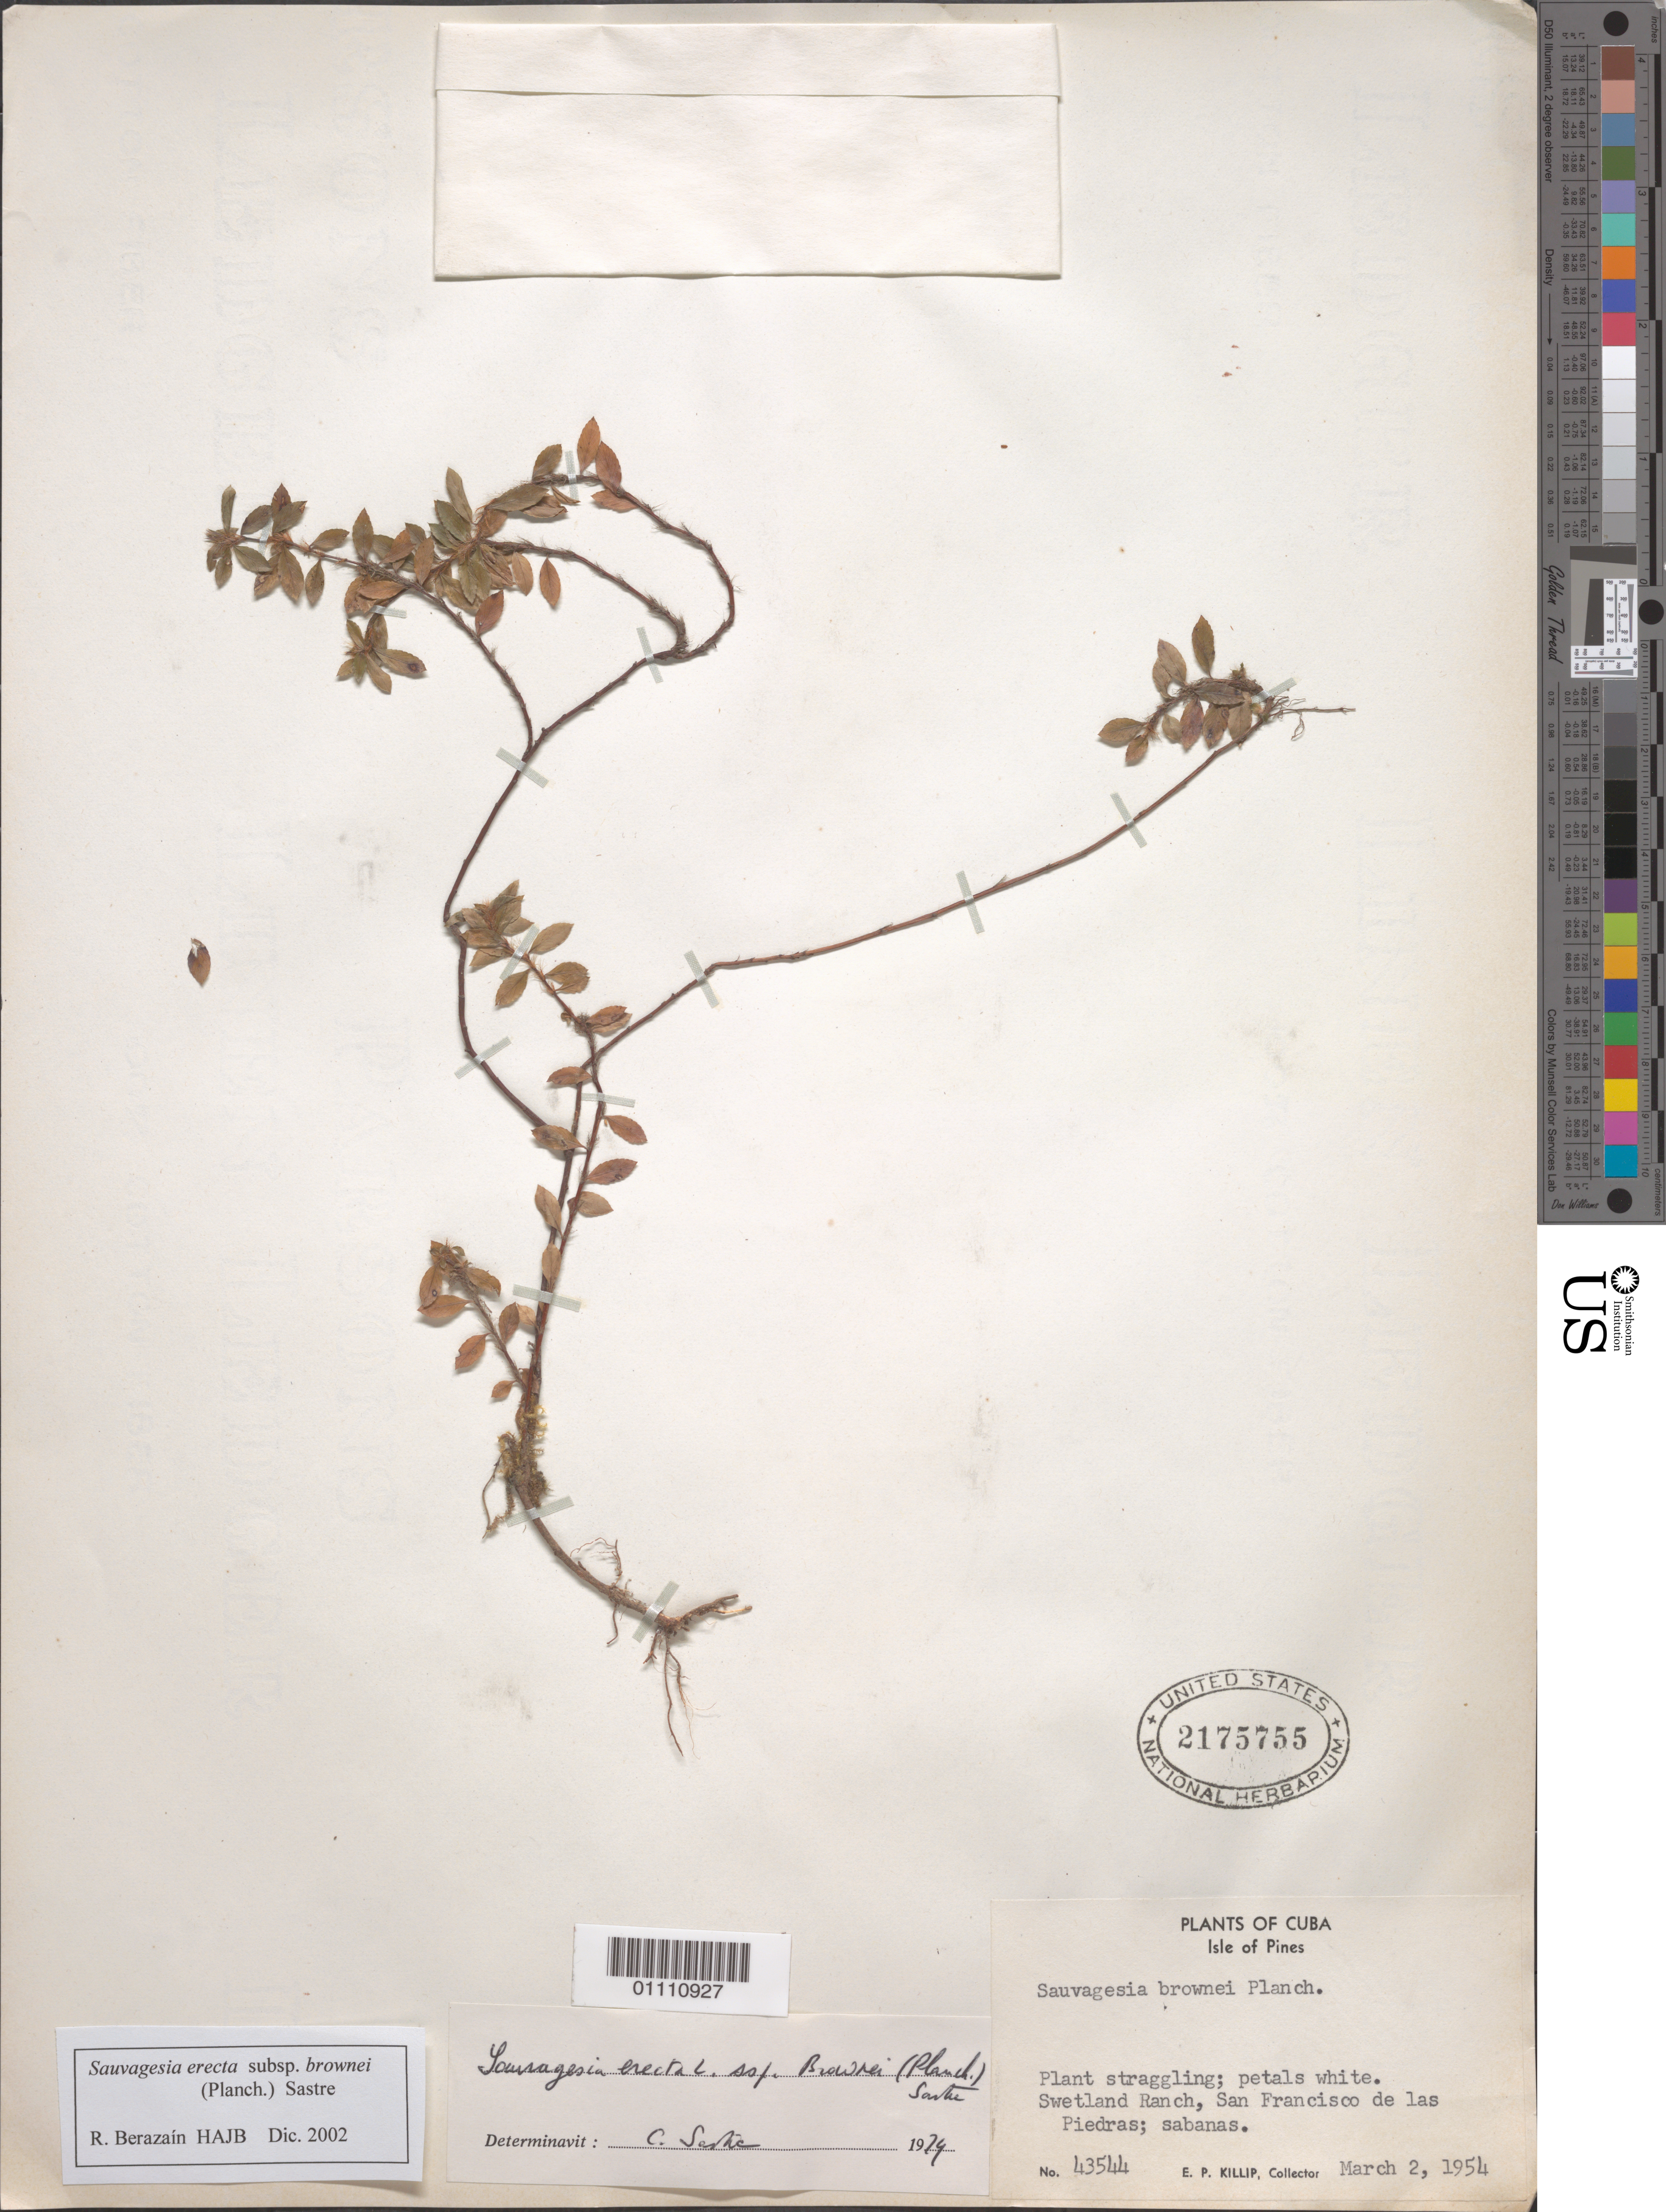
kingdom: Plantae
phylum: Tracheophyta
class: Magnoliopsida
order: Malpighiales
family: Ochnaceae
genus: Sauvagesia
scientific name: Sauvagesia erecta subsp. brownei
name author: (Planch.) Sastre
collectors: E. P. Killip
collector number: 43544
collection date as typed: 02 Mar 1954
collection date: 1954-03-02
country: Cuba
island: Cuba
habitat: swetland ranch, san francisco de las piedras; sabanas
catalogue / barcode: US 2175755